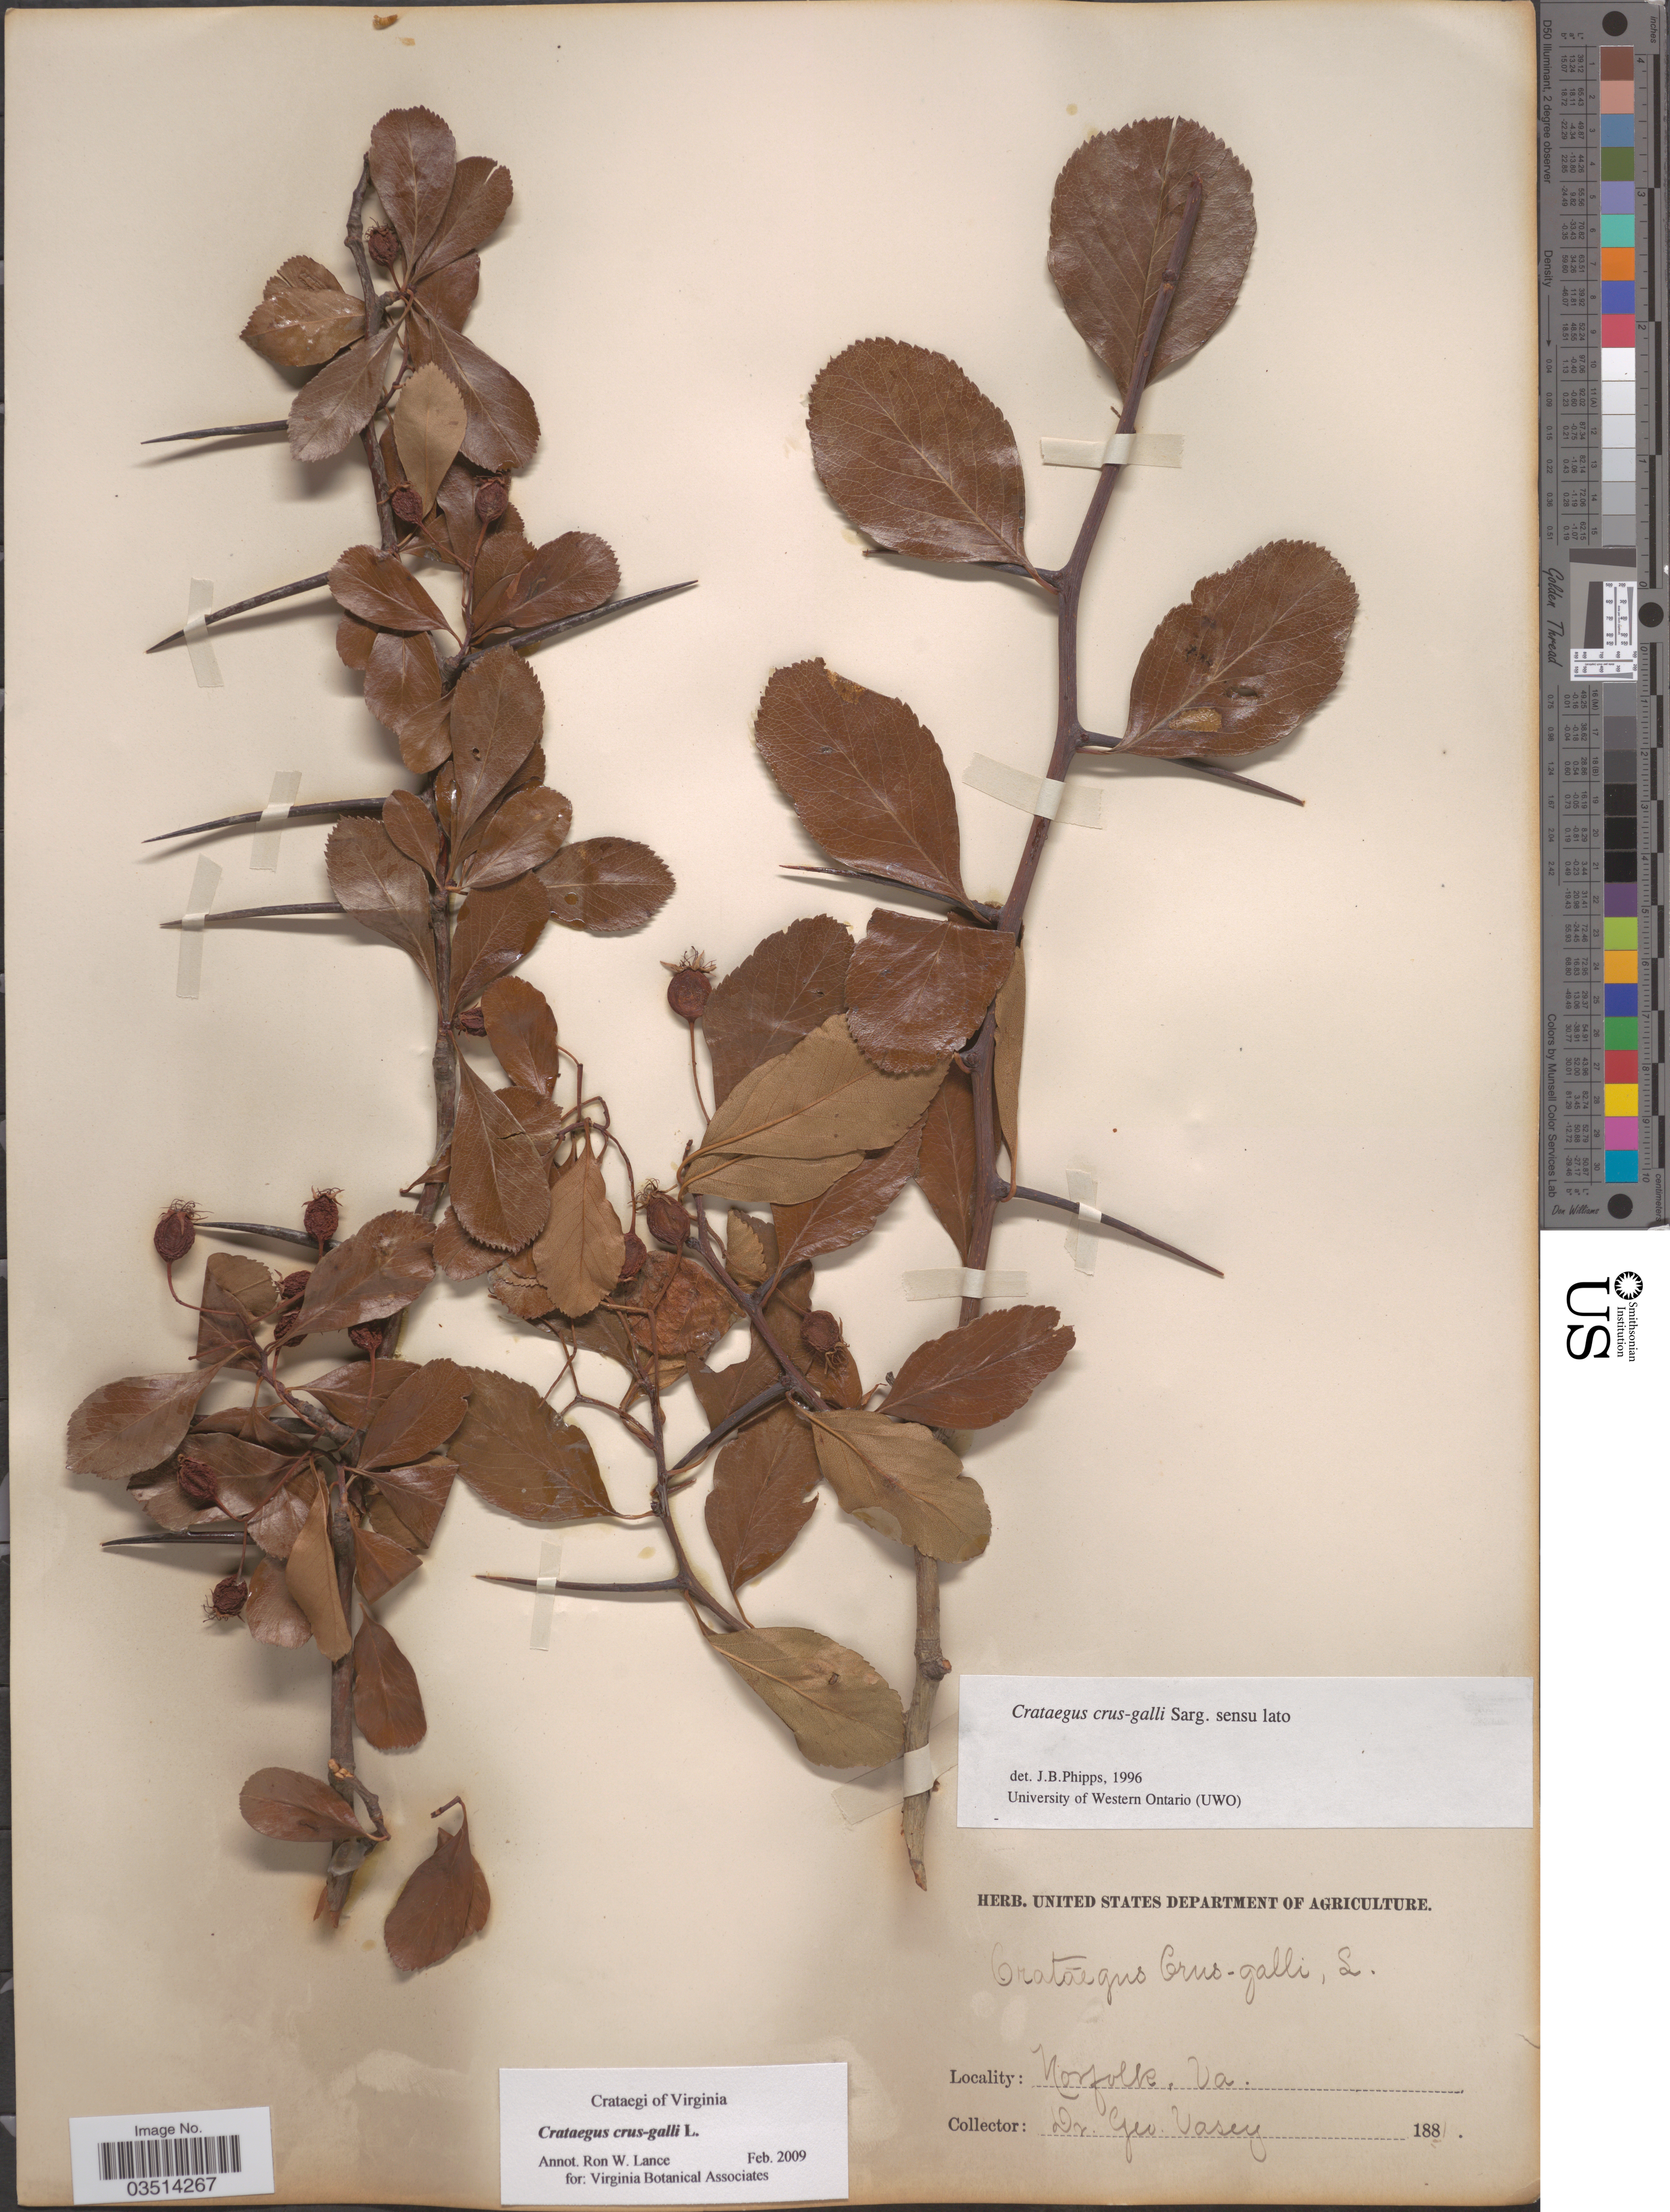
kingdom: Plantae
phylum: Tracheophyta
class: Magnoliopsida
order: Rosales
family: Rosaceae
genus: Crataegus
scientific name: Crataegus crus-galli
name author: L.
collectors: G. Vasey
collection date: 1881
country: United States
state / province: Virginia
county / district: City of Norfolk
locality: Norfolk.